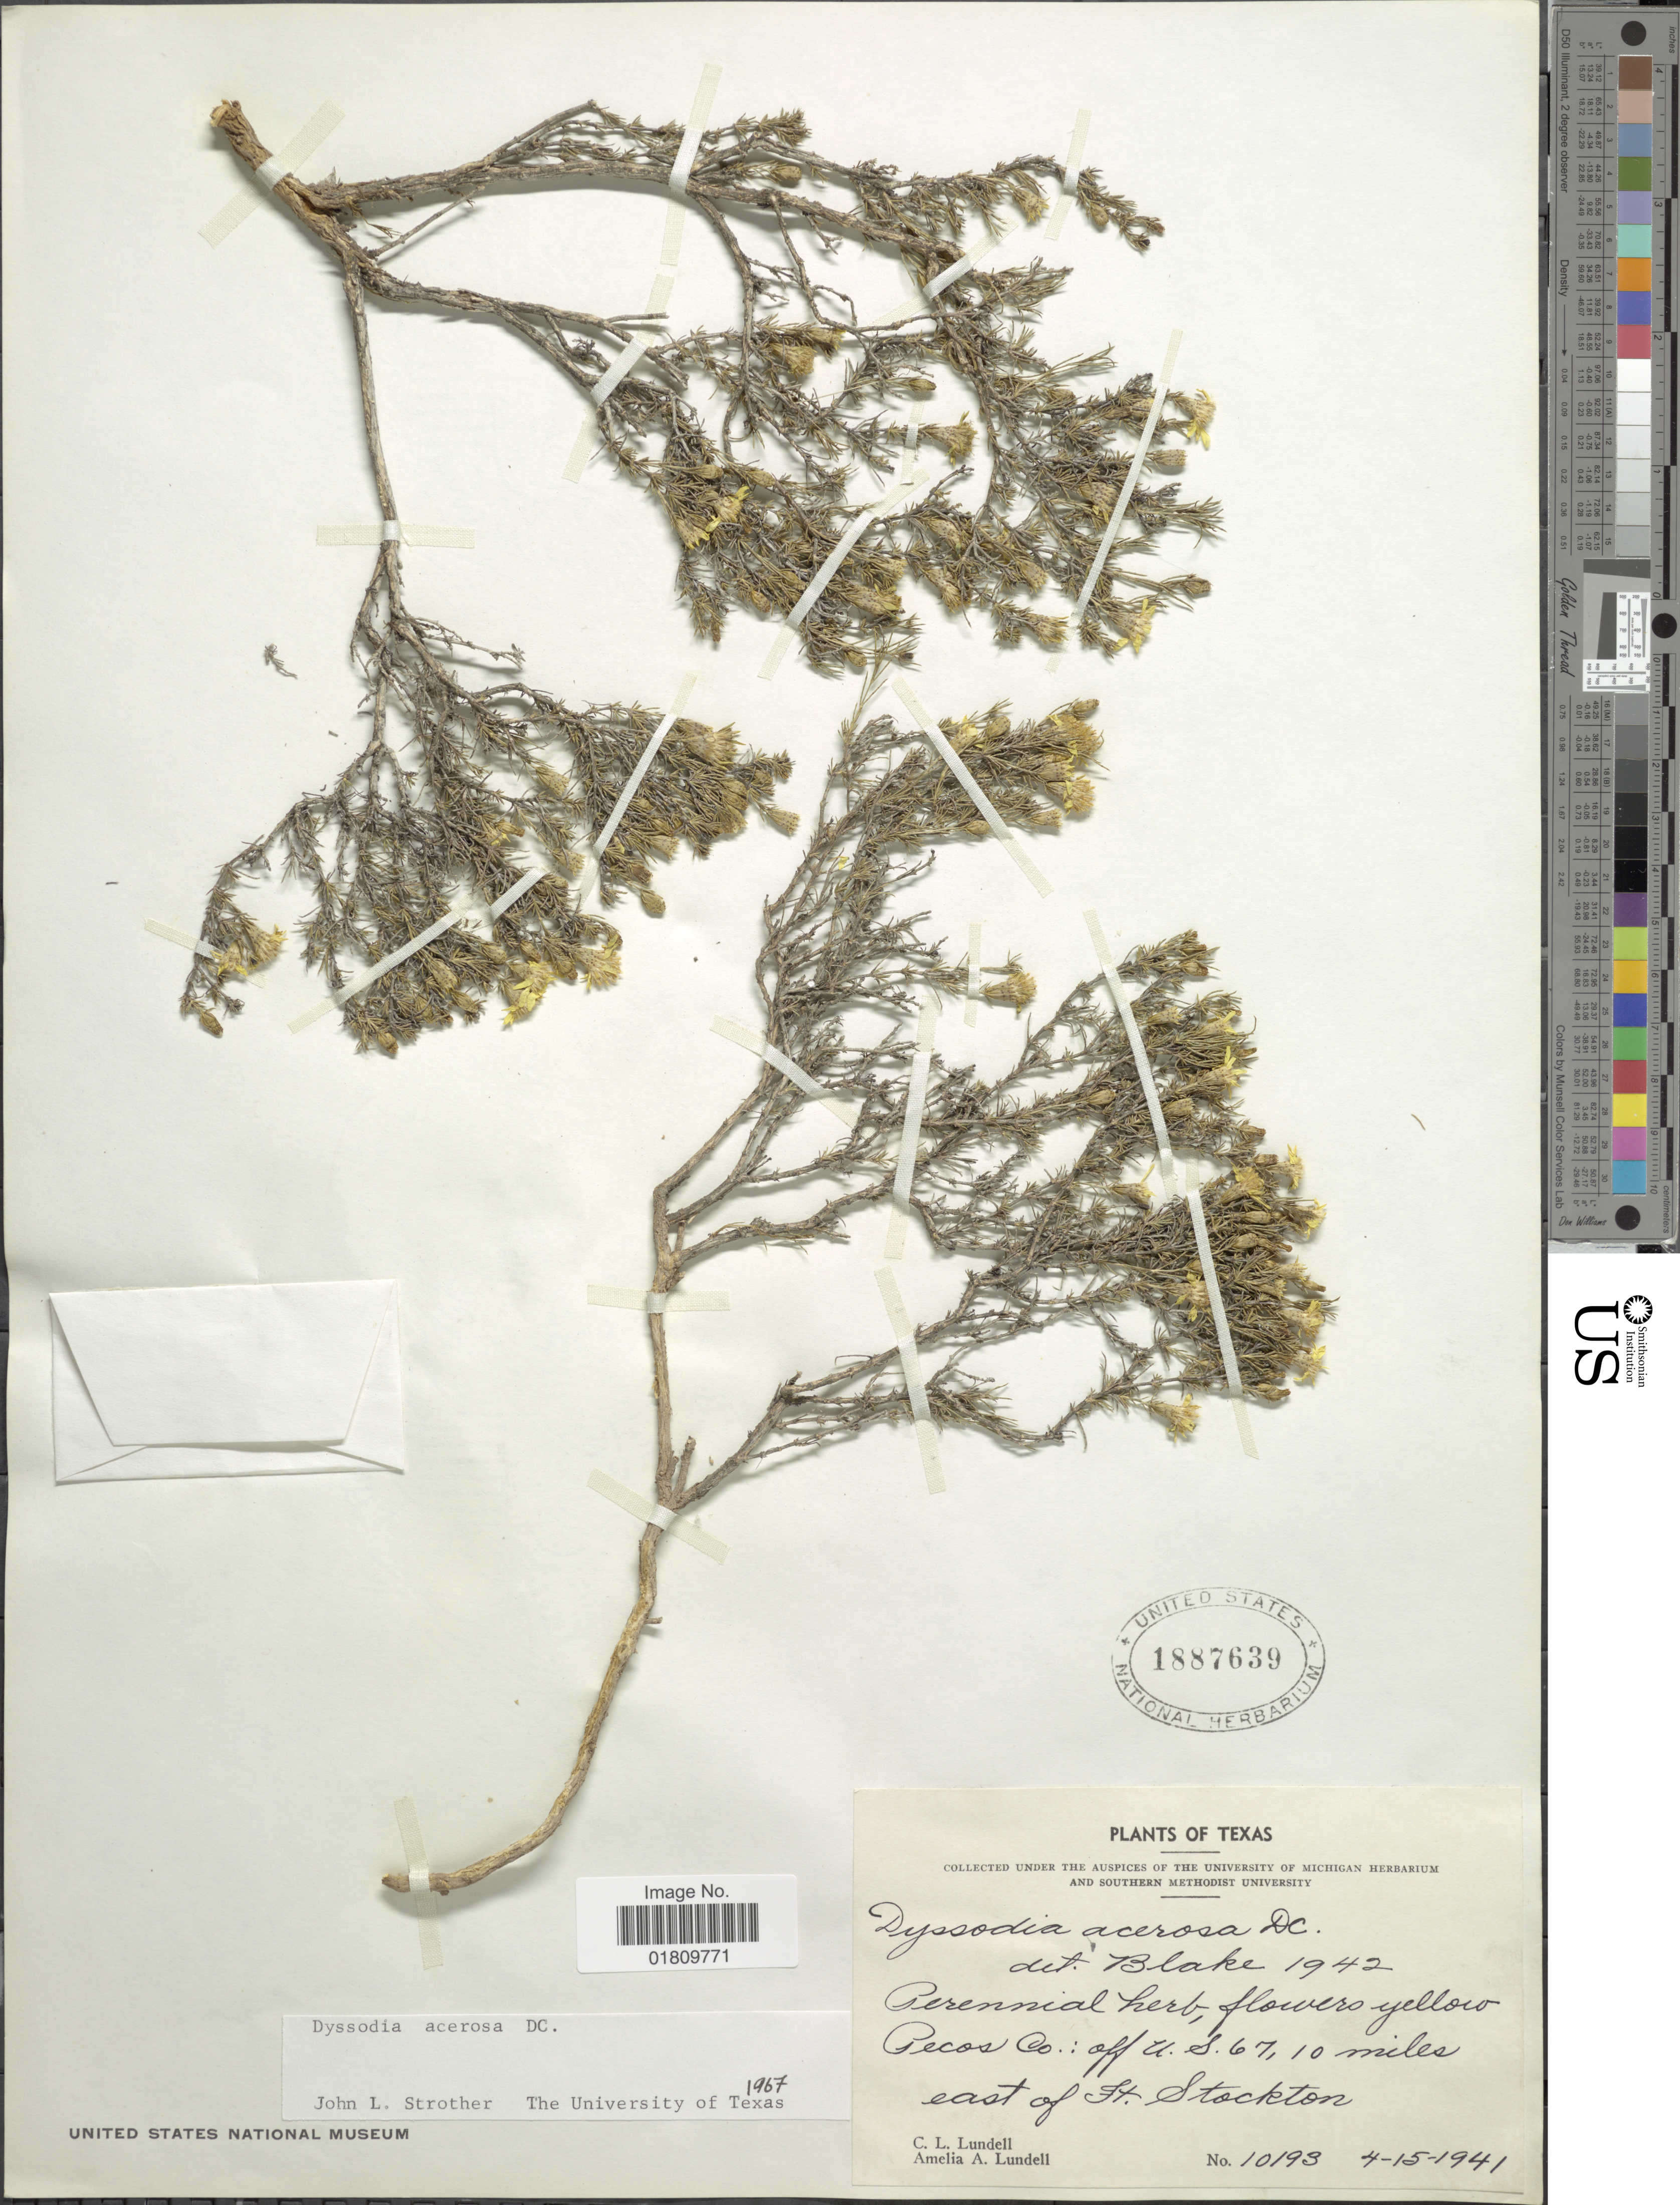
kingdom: Plantae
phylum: Tracheophyta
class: Magnoliopsida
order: Asterales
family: Asteraceae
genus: Thymophylla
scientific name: Thymophylla acerosa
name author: (DC.) Strother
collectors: C. L. Lundell & A. A. Lundell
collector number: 10193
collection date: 1941-04-15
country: United States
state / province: Texas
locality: Pecos Co.: off U.S. 67, 10 miles east of Ft. Stockton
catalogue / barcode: US 1887639